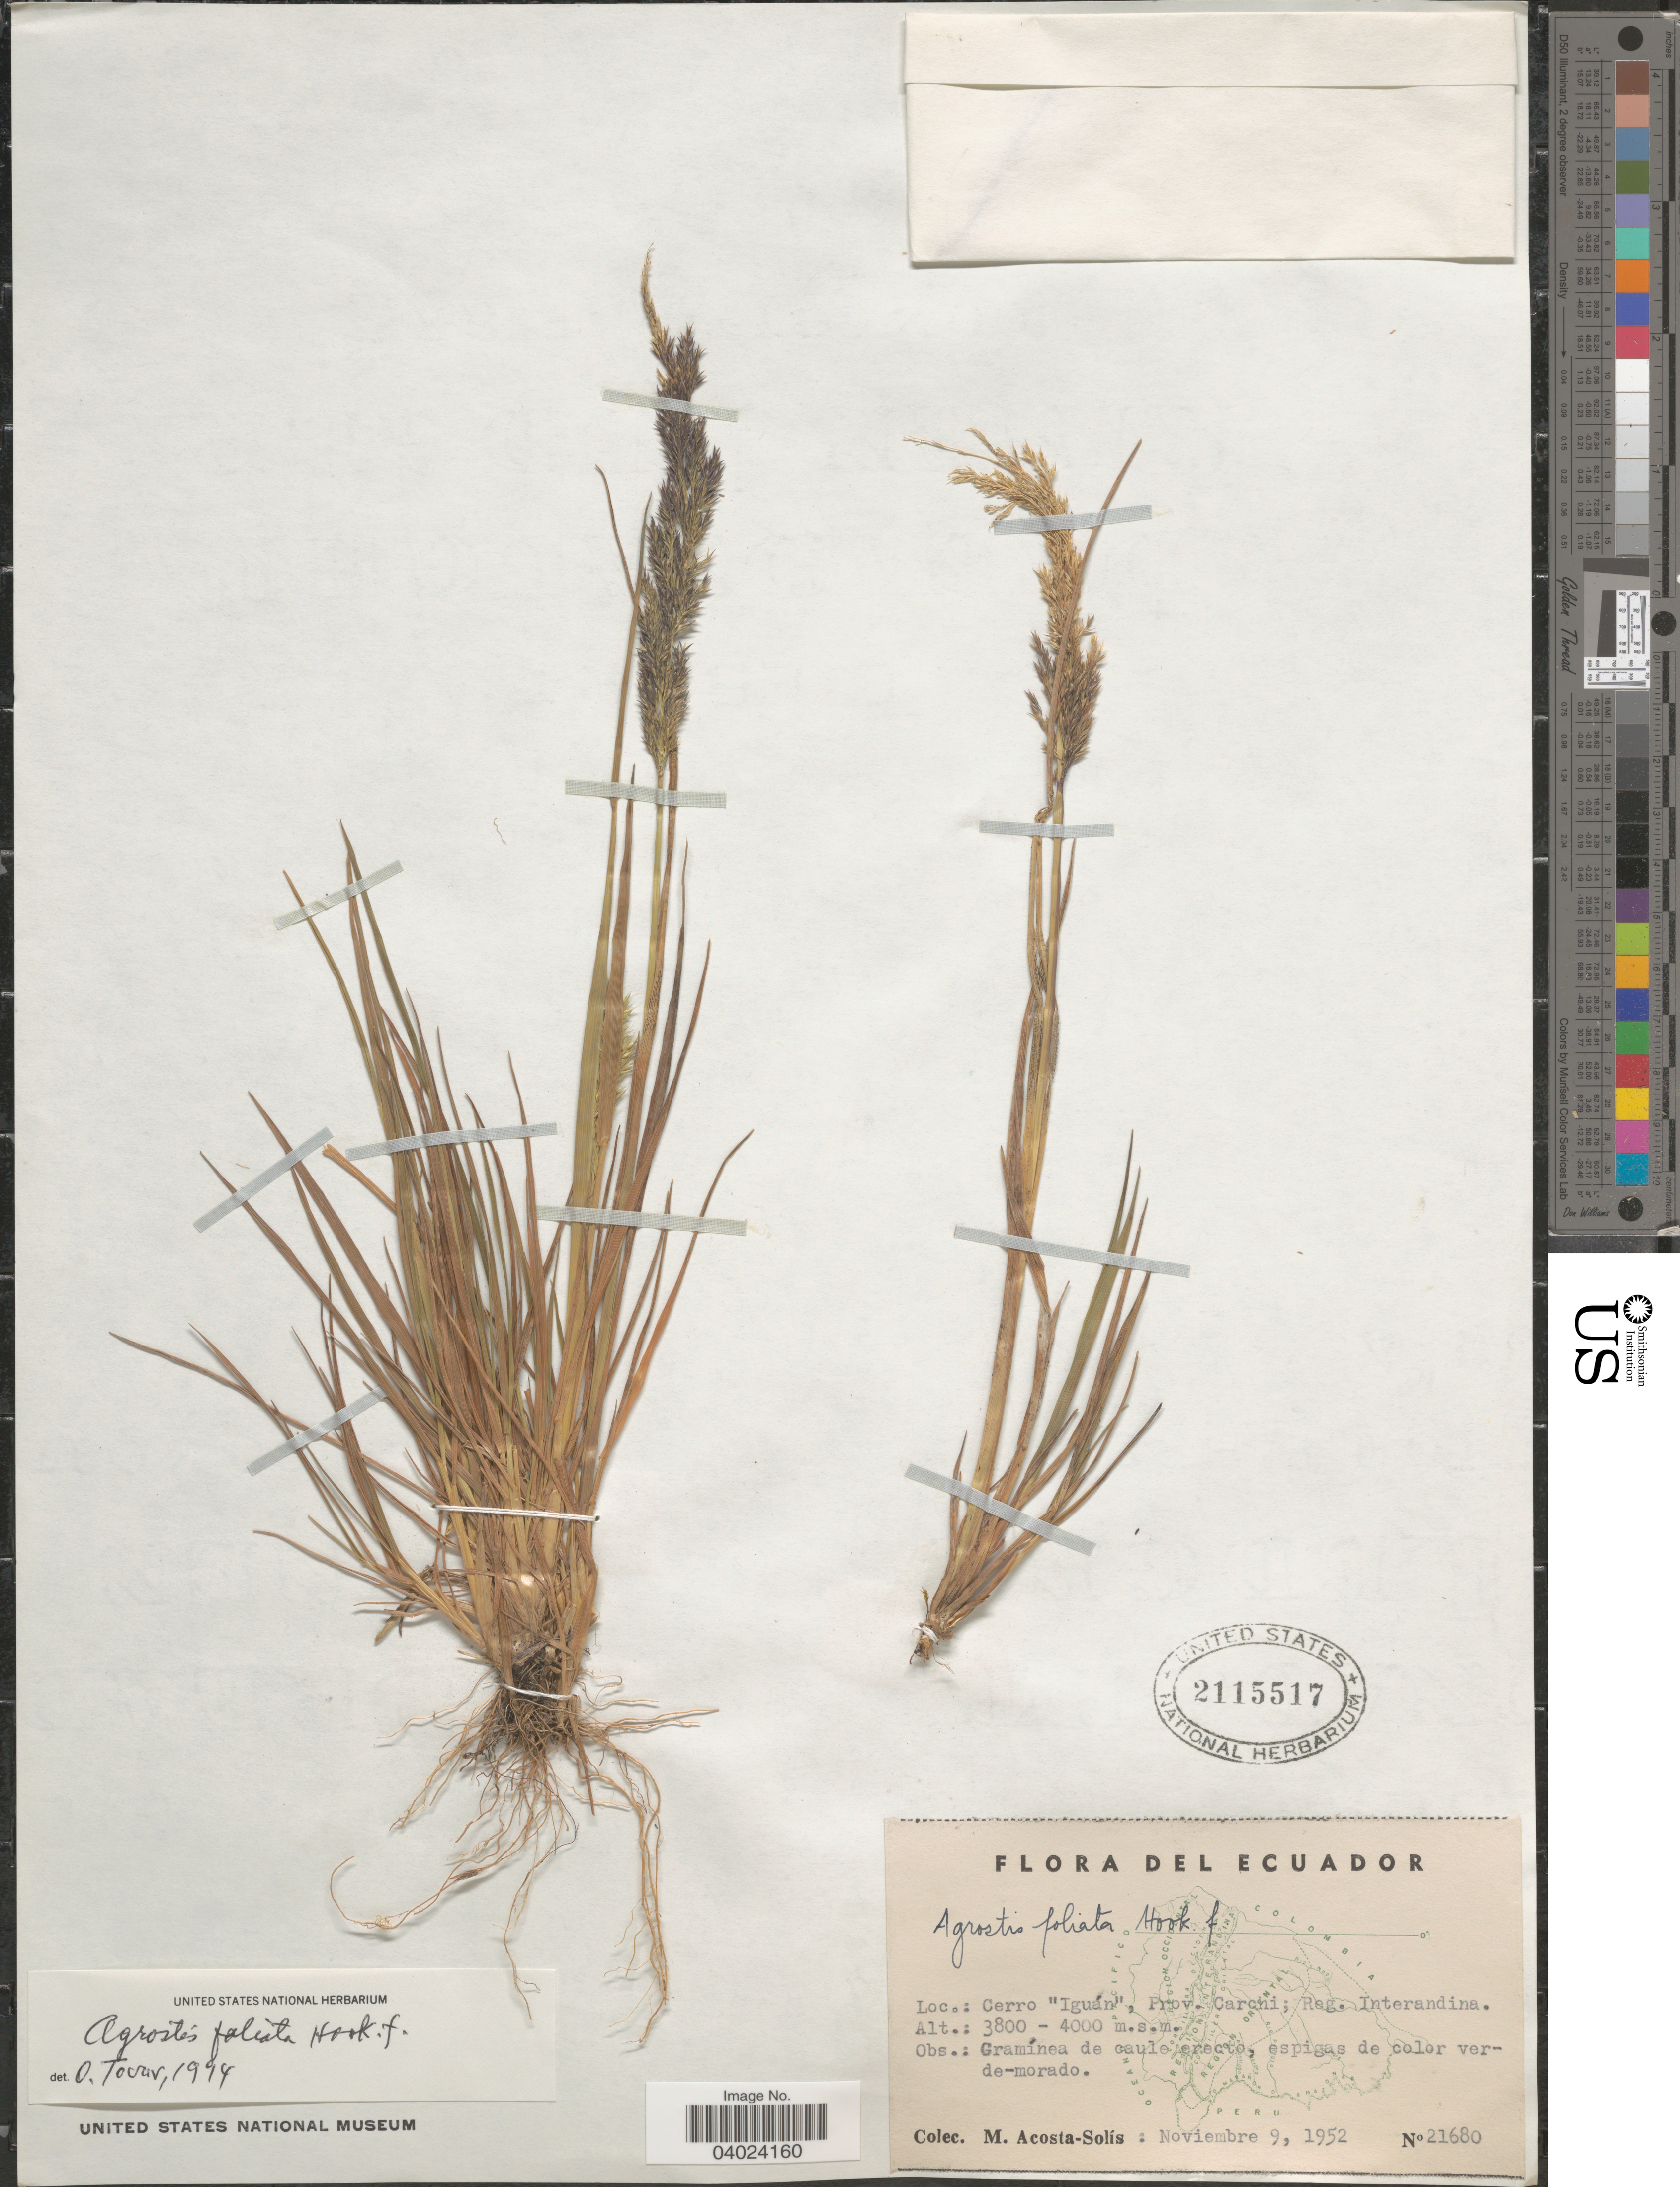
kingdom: Plantae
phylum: Tracheophyta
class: Liliopsida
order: Poales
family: Poaceae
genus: Agrostis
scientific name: Agrostis foliata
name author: Hook. f.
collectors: M. Acosta Solis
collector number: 21680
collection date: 1952-11-09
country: Ecuador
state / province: Carchi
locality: Cerro "Iguán"; Reg. Interandina.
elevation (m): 3800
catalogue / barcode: US 2115517